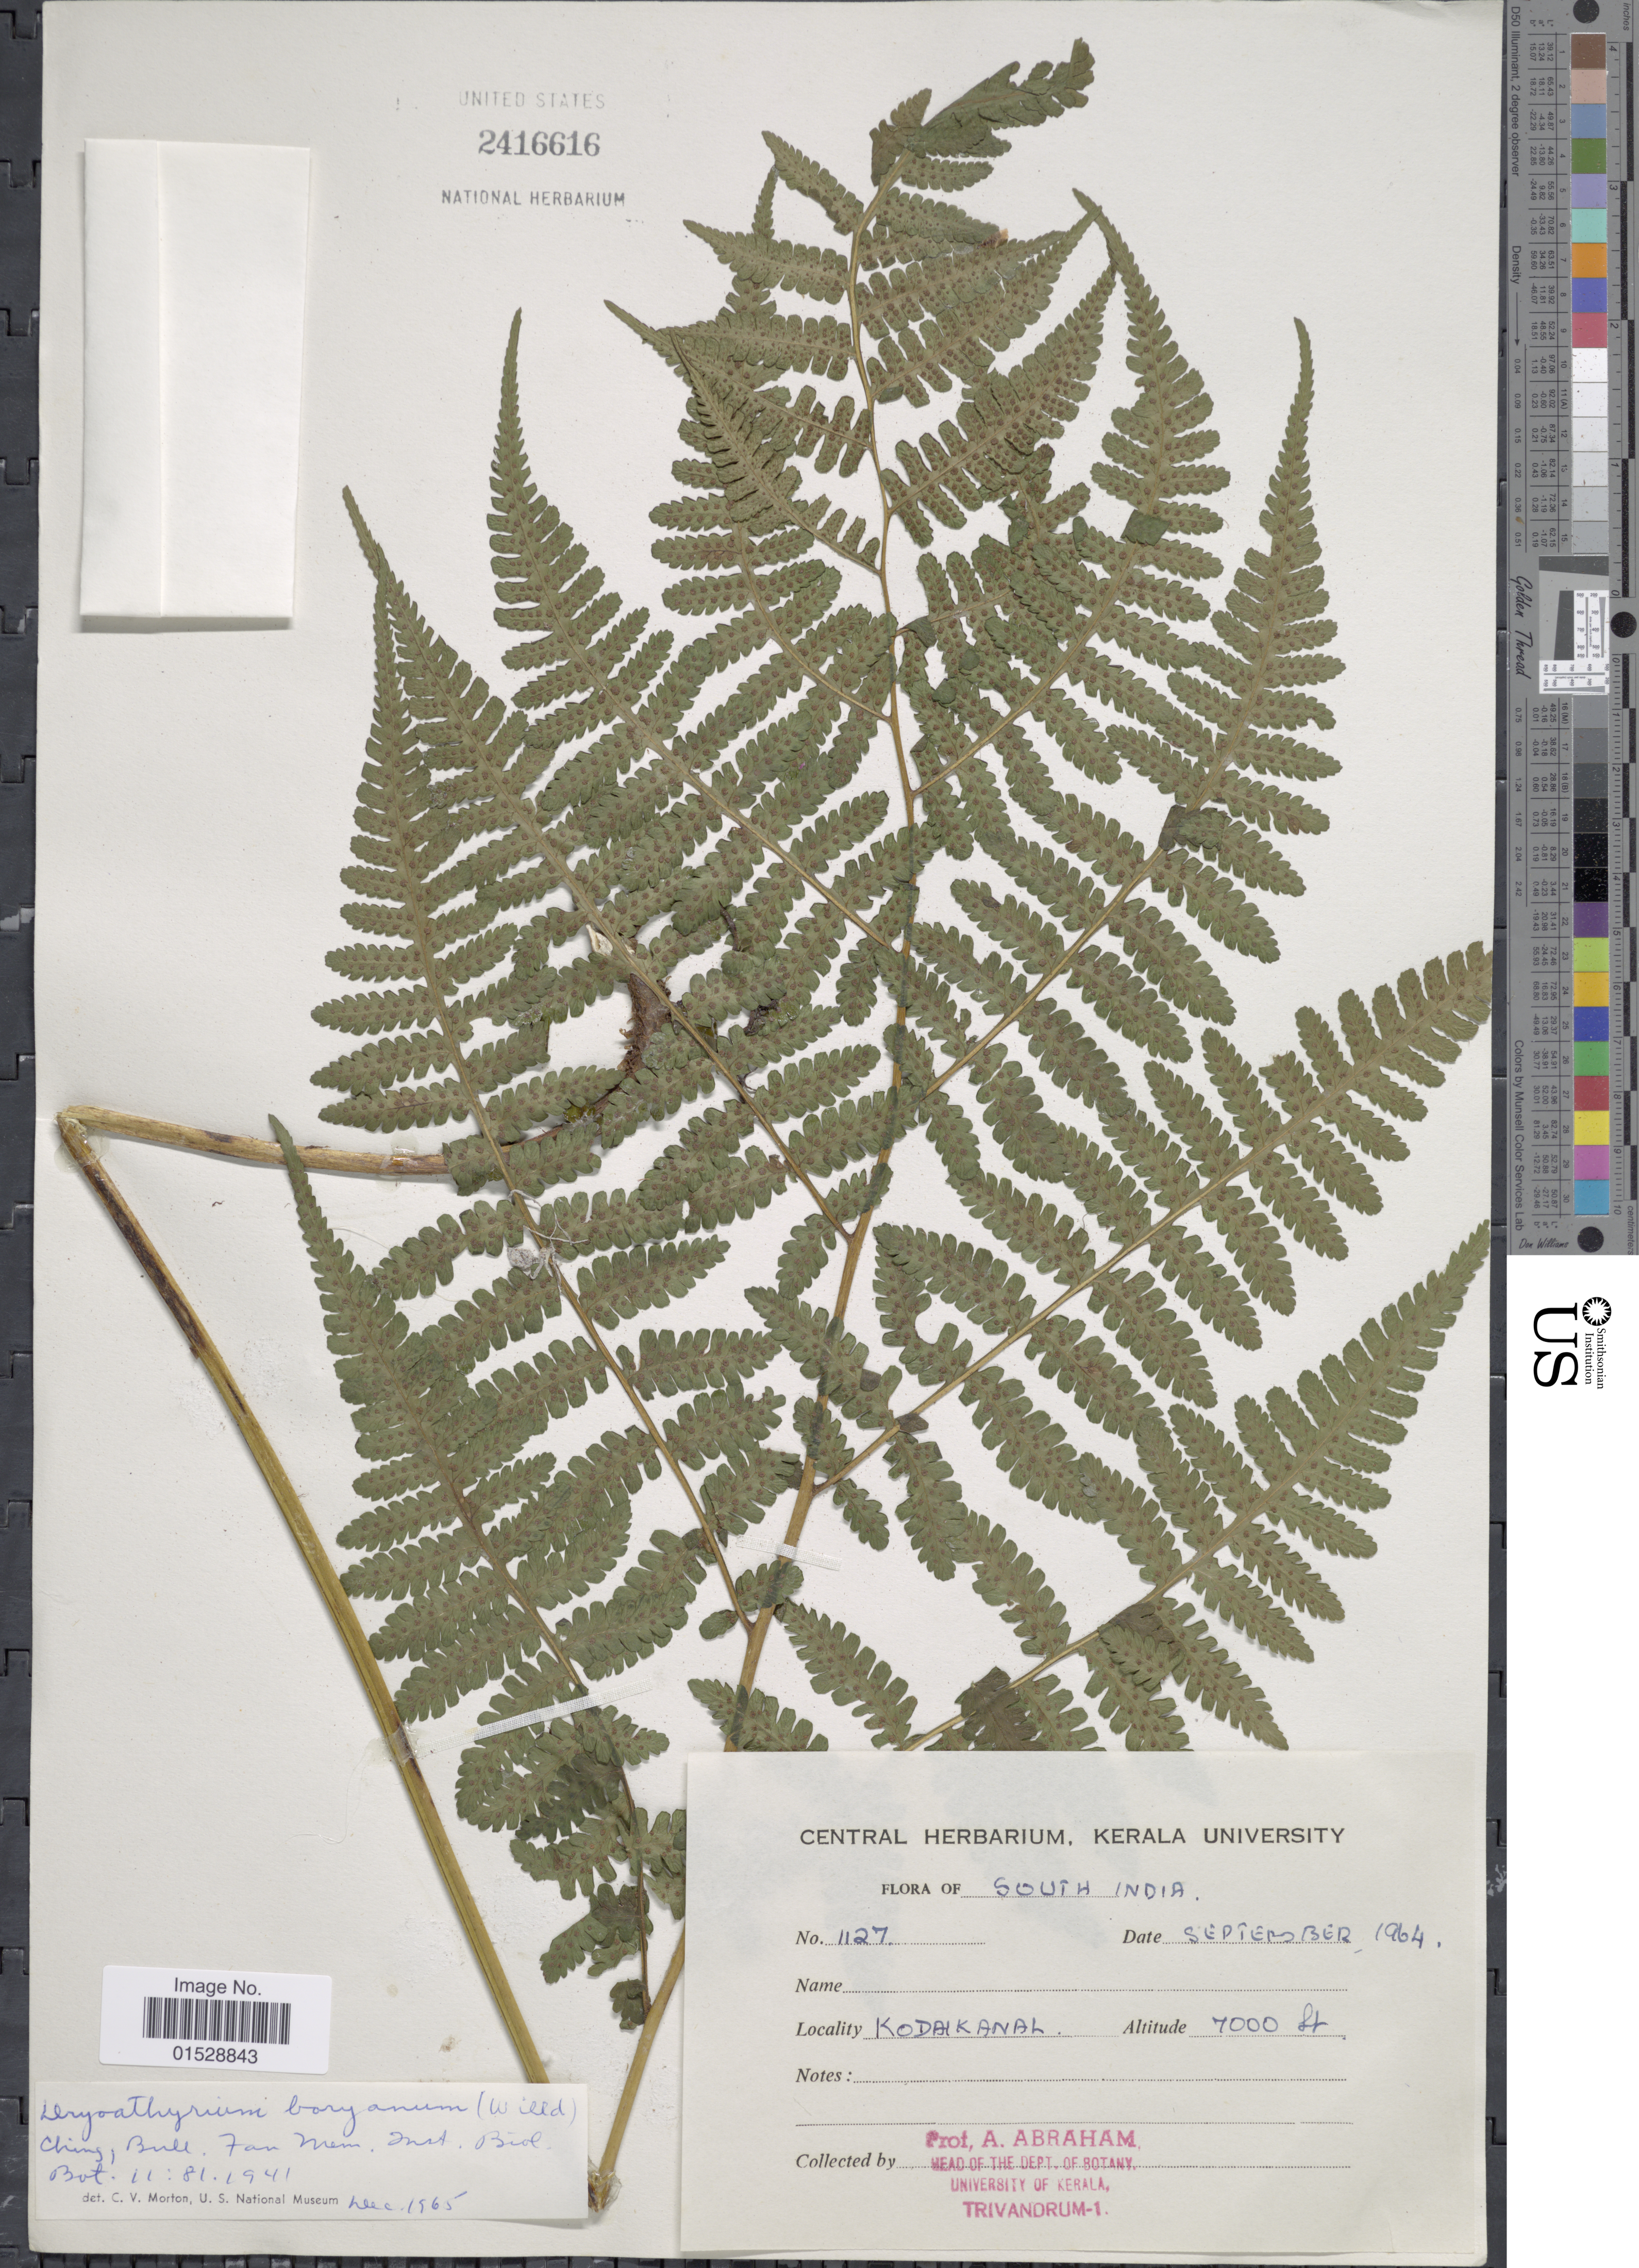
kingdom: Plantae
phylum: Tracheophyta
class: Polypodiopsida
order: Polypodiales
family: Athyriaceae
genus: Deparia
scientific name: Deparia boryana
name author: (Willd.) M. Kato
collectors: A. Abraham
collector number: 1127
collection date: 1964-09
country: India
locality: South India, Kodaikanal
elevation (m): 2134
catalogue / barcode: US 2416616